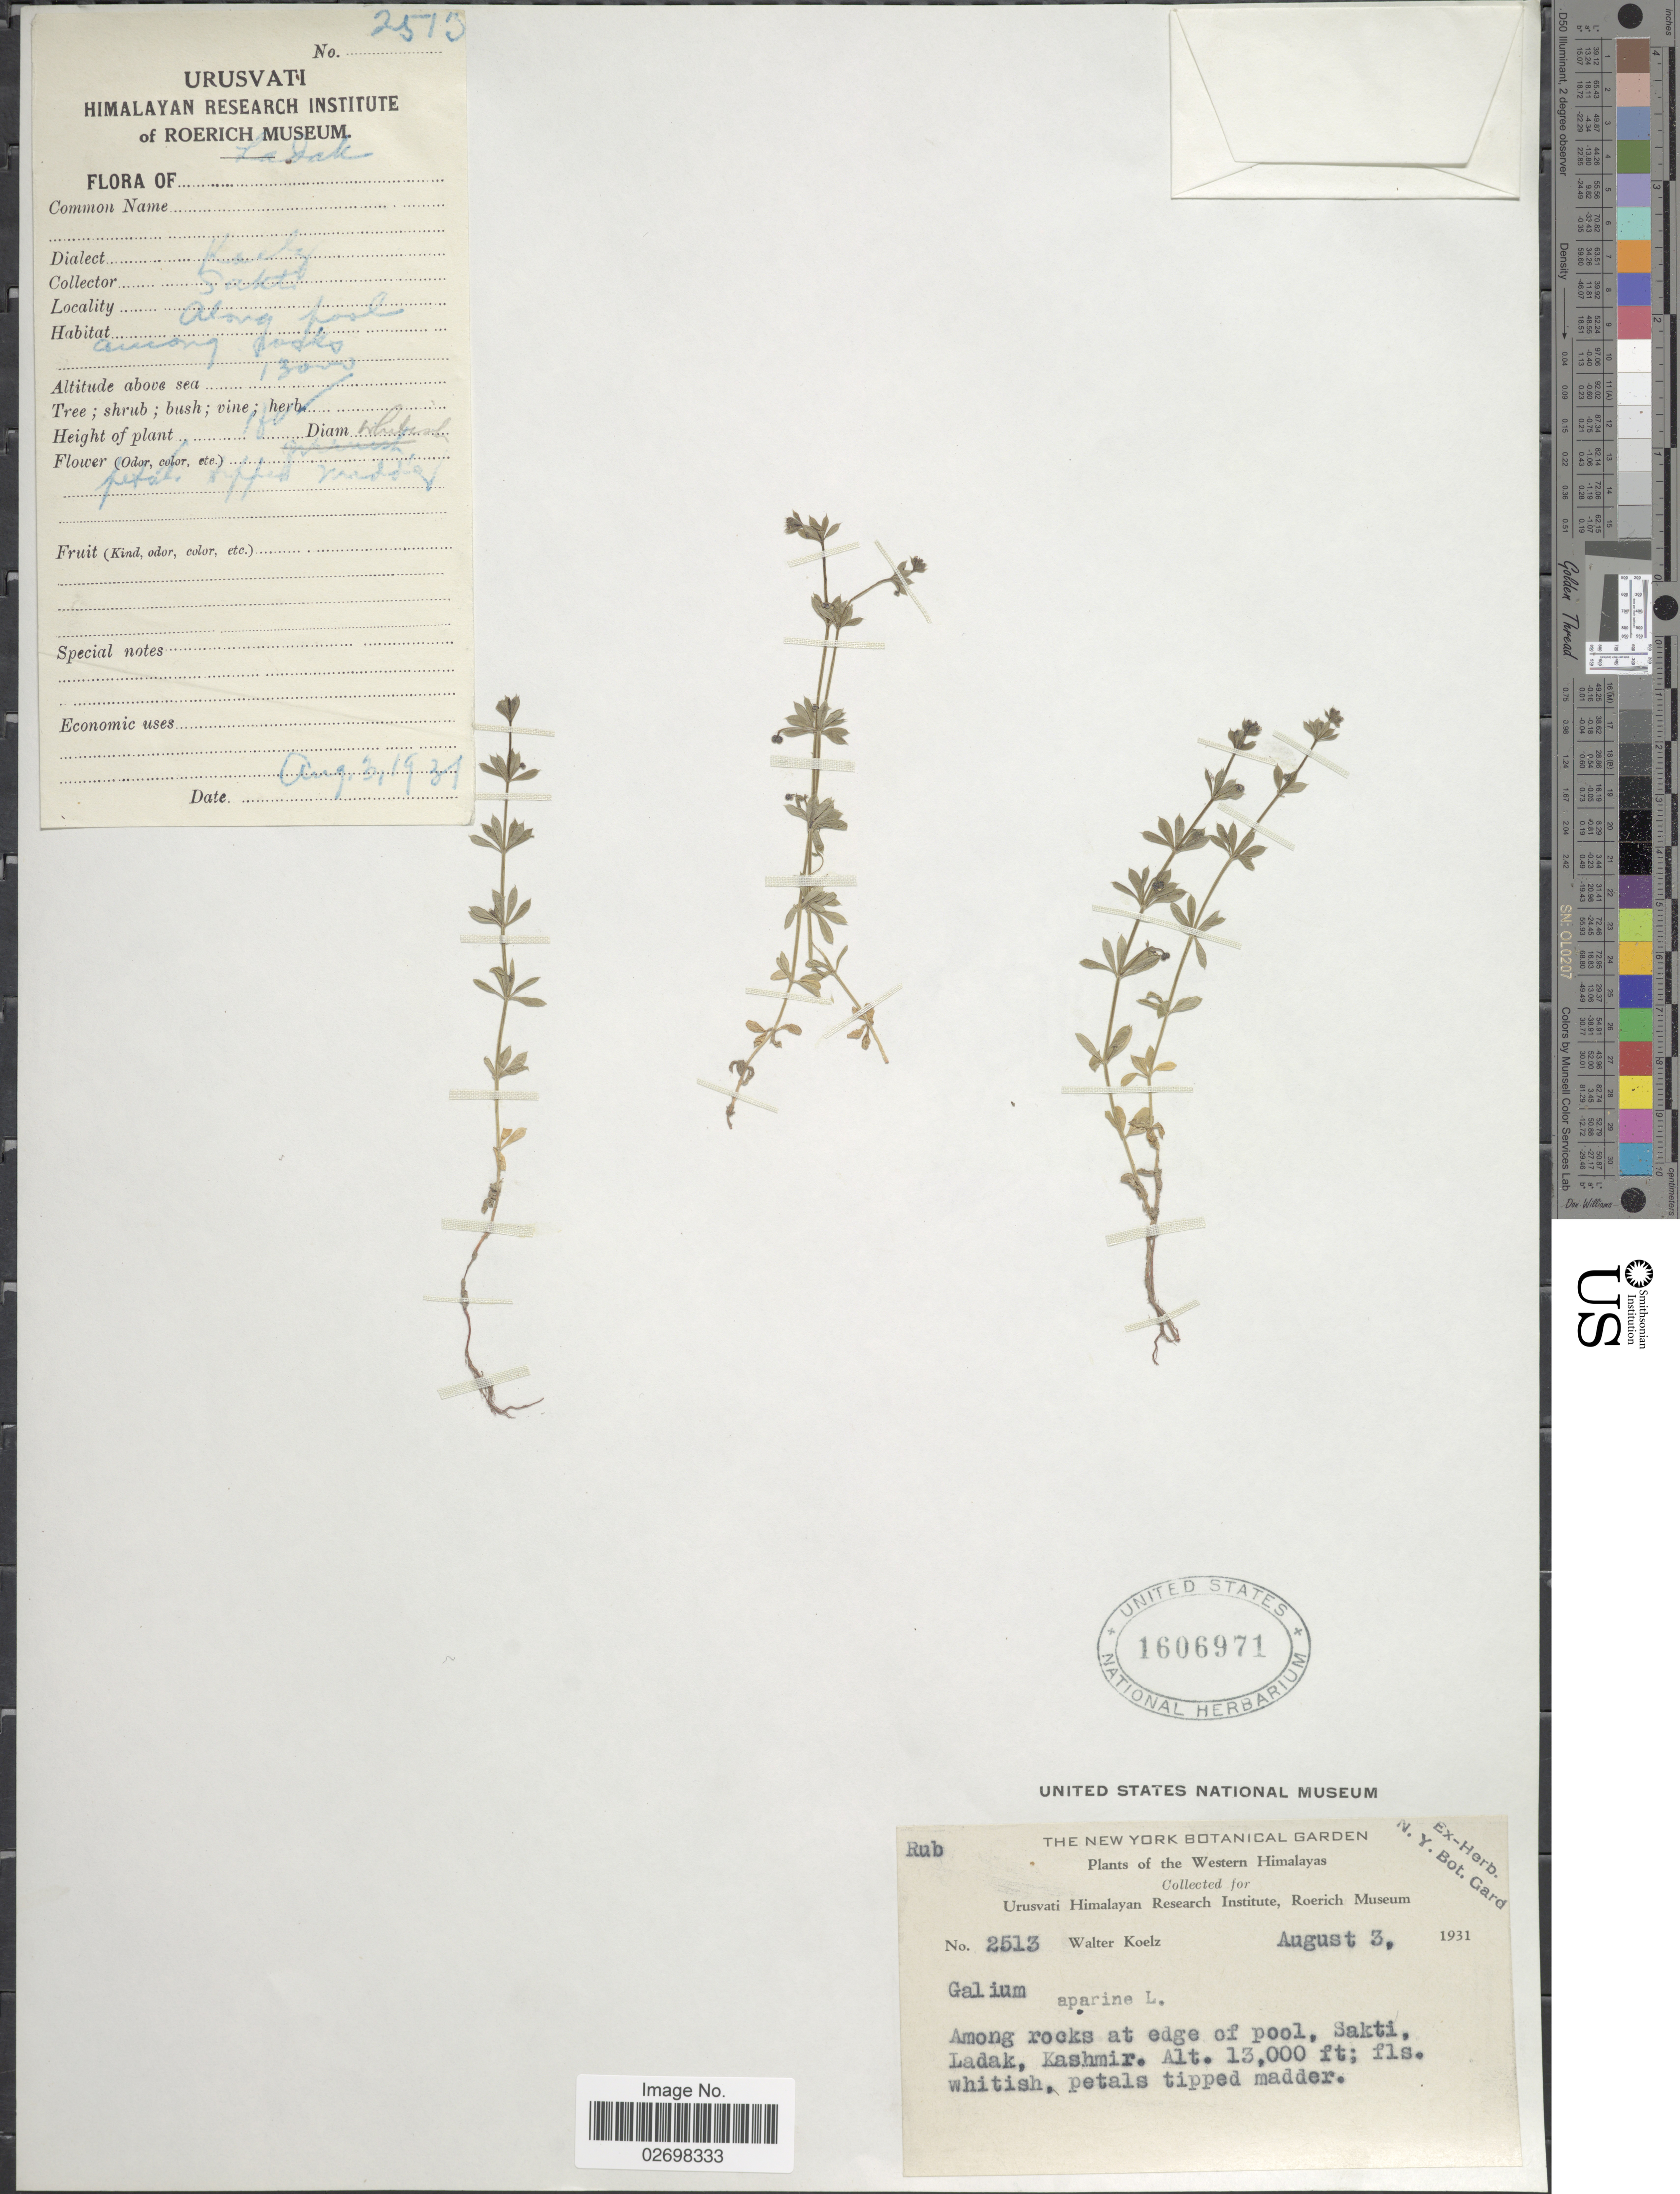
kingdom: Plantae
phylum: Tracheophyta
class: Magnoliopsida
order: Gentianales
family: Rubiaceae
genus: Galium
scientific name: Galium aparine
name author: L.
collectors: W. N. Koelz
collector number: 2513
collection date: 1931-08-03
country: India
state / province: Ladakh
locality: Western Himalaya, Among rocks at edge of pool, Sakti, Ladak, Kashmir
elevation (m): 3962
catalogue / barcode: US 1606971